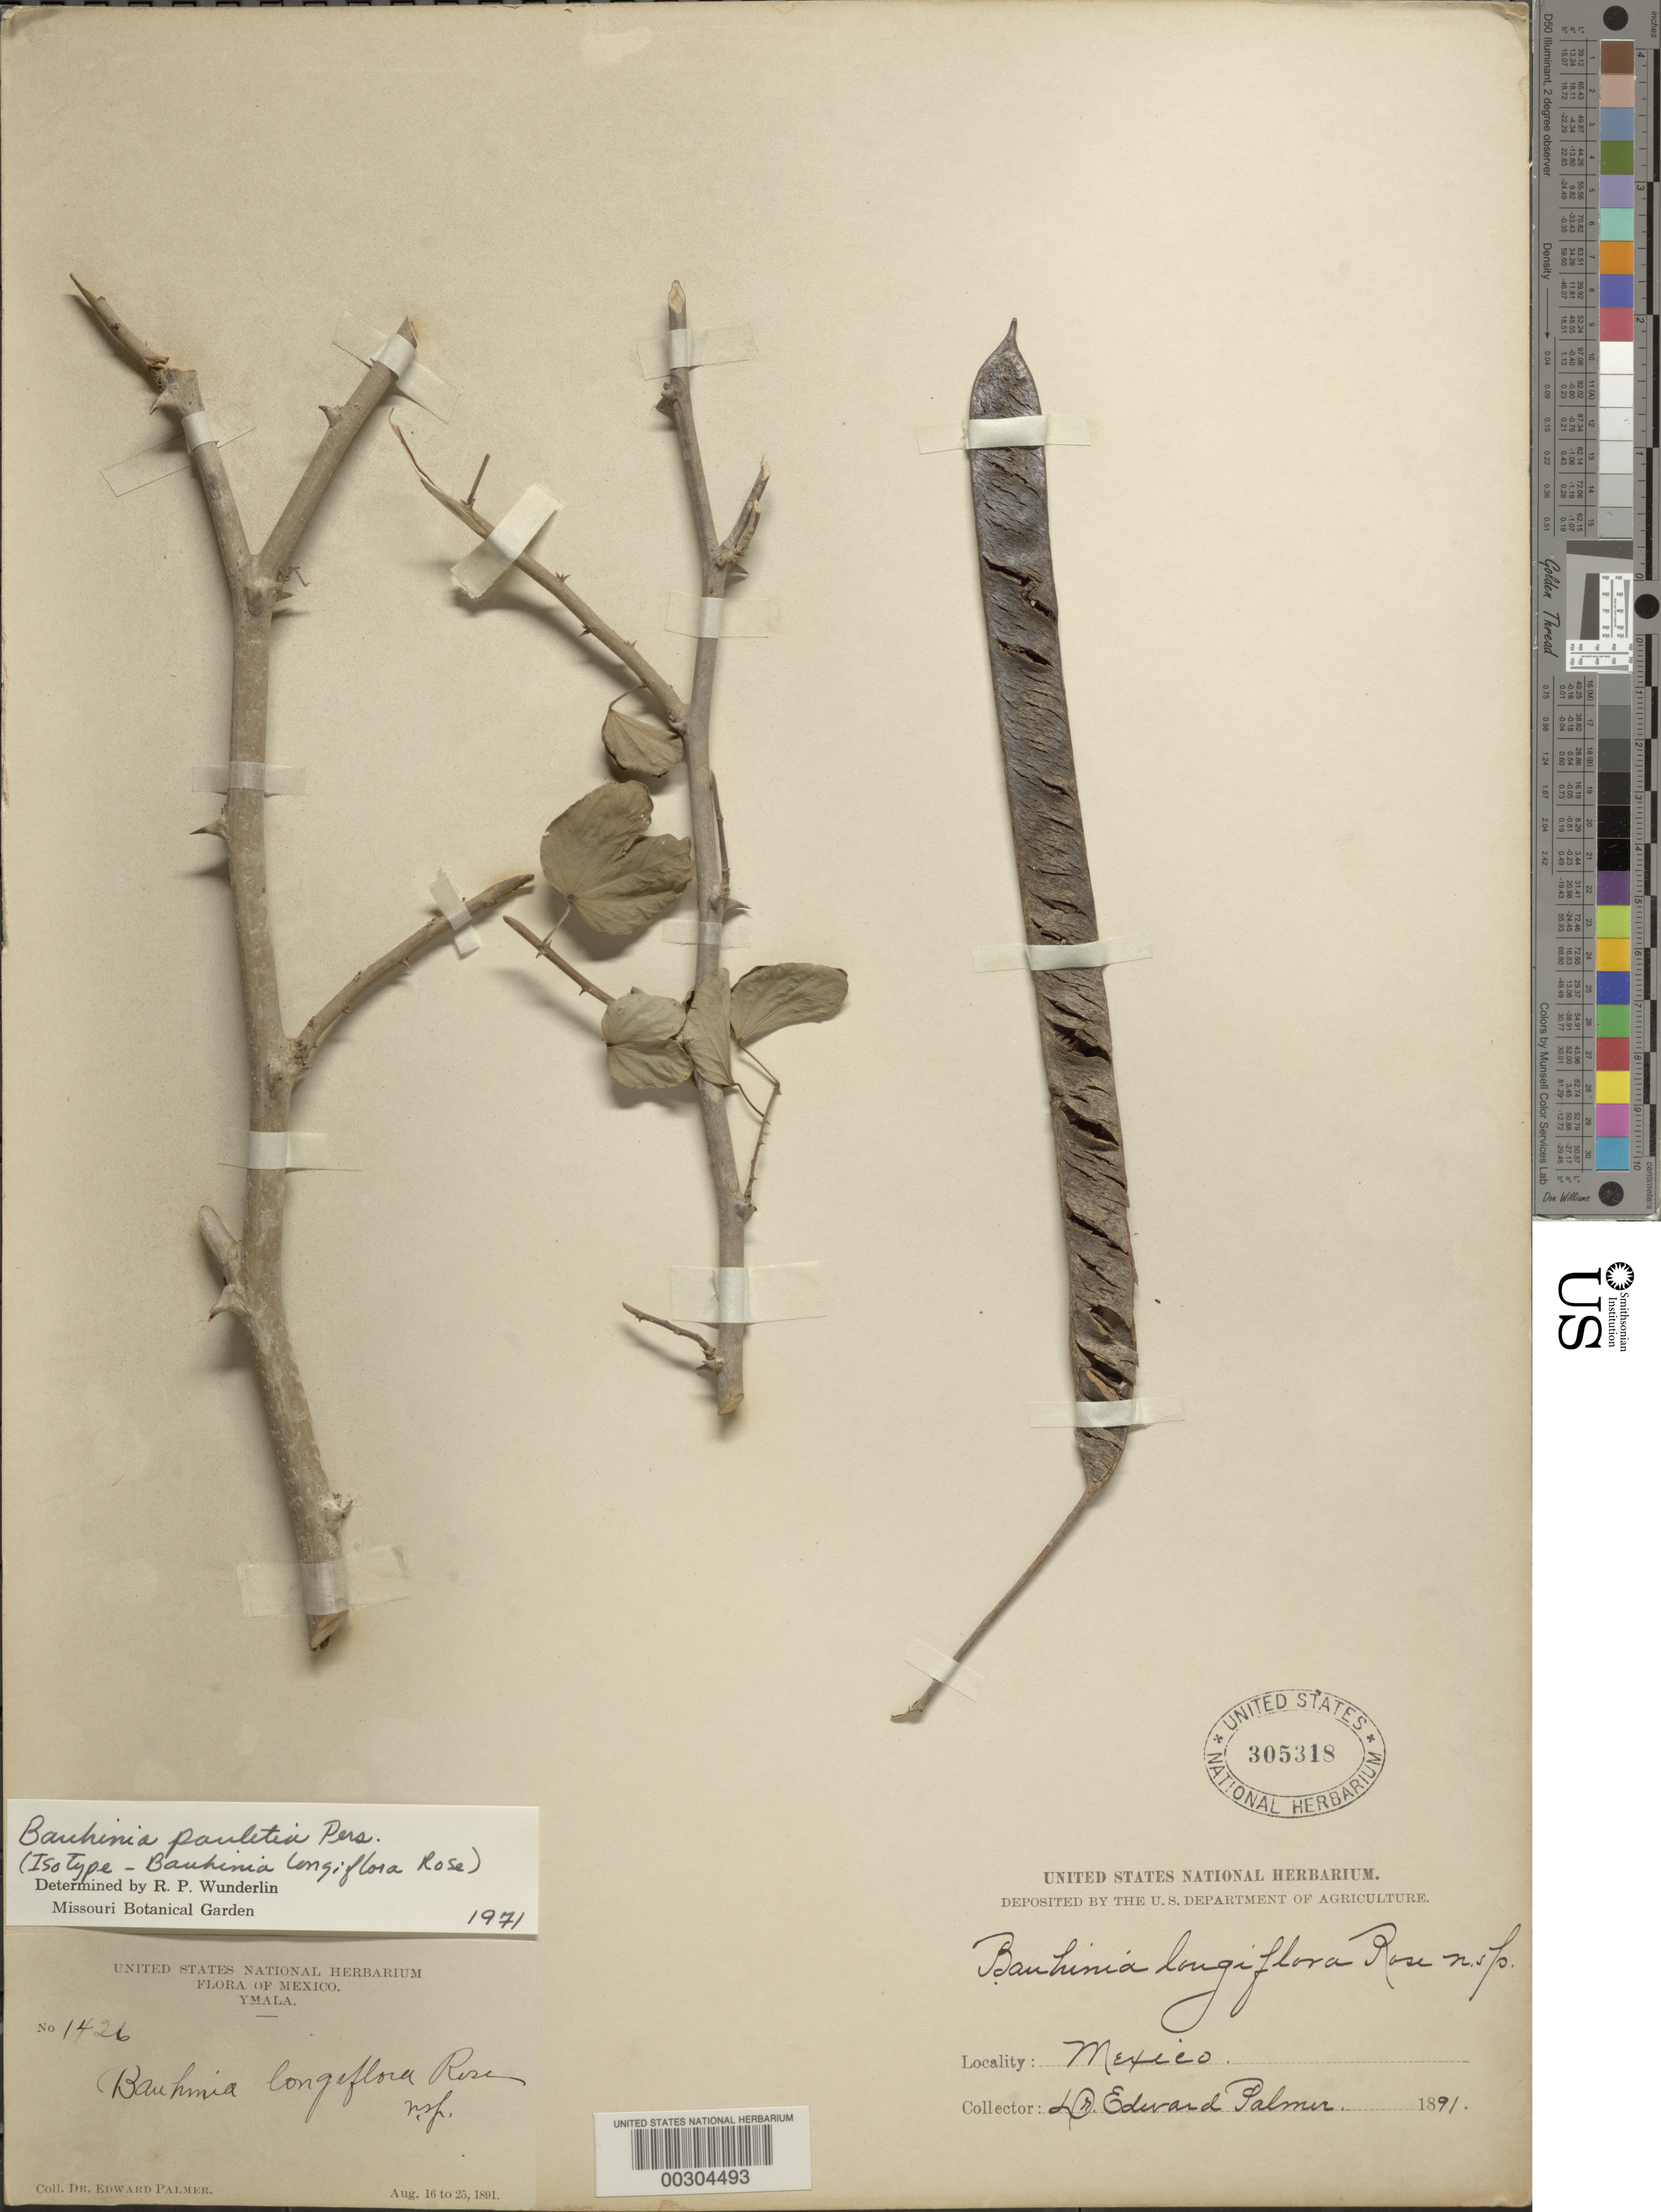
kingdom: Plantae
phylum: Tracheophyta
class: Magnoliopsida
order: Fabales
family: Fabaceae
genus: Bauhinia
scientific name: Bauhinia pauletia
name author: Pers.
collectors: E. Palmer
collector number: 1426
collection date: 1891-08-16/1891-08-25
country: Mexico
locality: Ymala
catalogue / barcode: US 305318